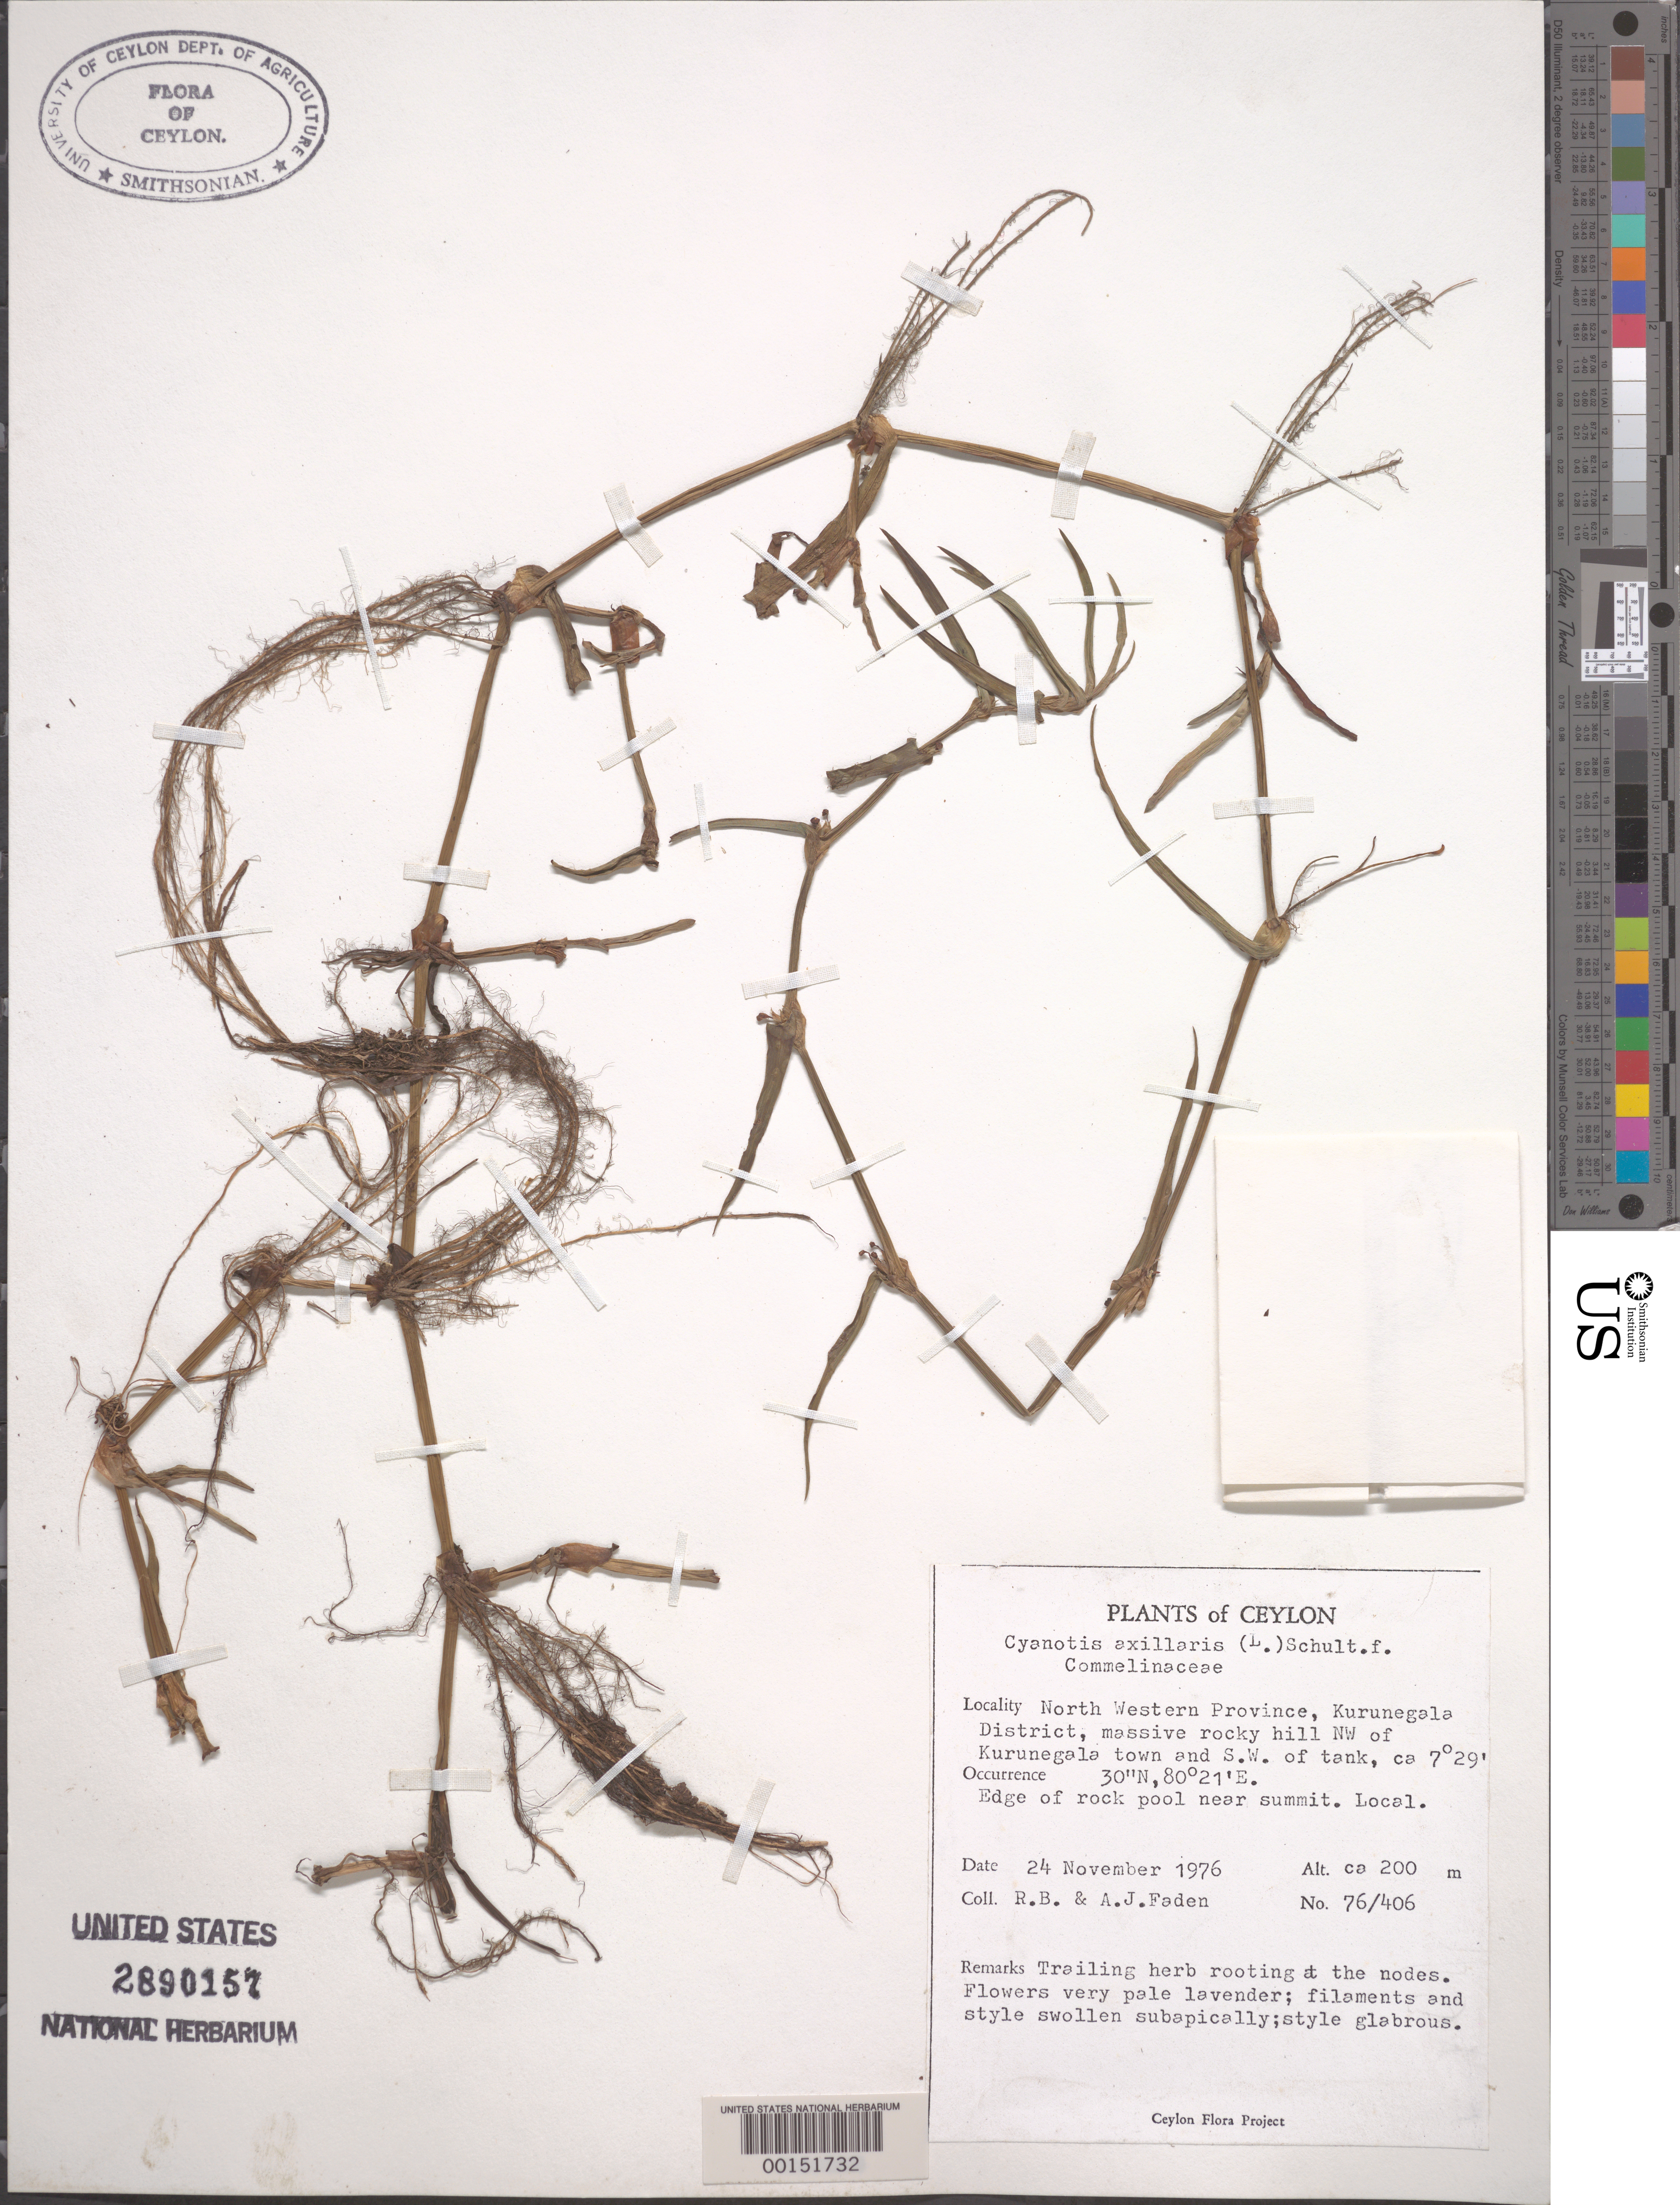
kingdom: Plantae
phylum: Tracheophyta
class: Liliopsida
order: Commelinales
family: Commelinaceae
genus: Cyanotis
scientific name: Cyanotis axillaris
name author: (L.) D. Don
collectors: R. B. Faden & A. J. Faden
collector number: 76/406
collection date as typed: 24 Nov 1976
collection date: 1976-11-24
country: Sri Lanka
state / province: North Western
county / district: Kurunegala Dist.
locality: Nw of kurunegala town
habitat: Edge of rock pool near summit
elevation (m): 200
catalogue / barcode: US 2890157